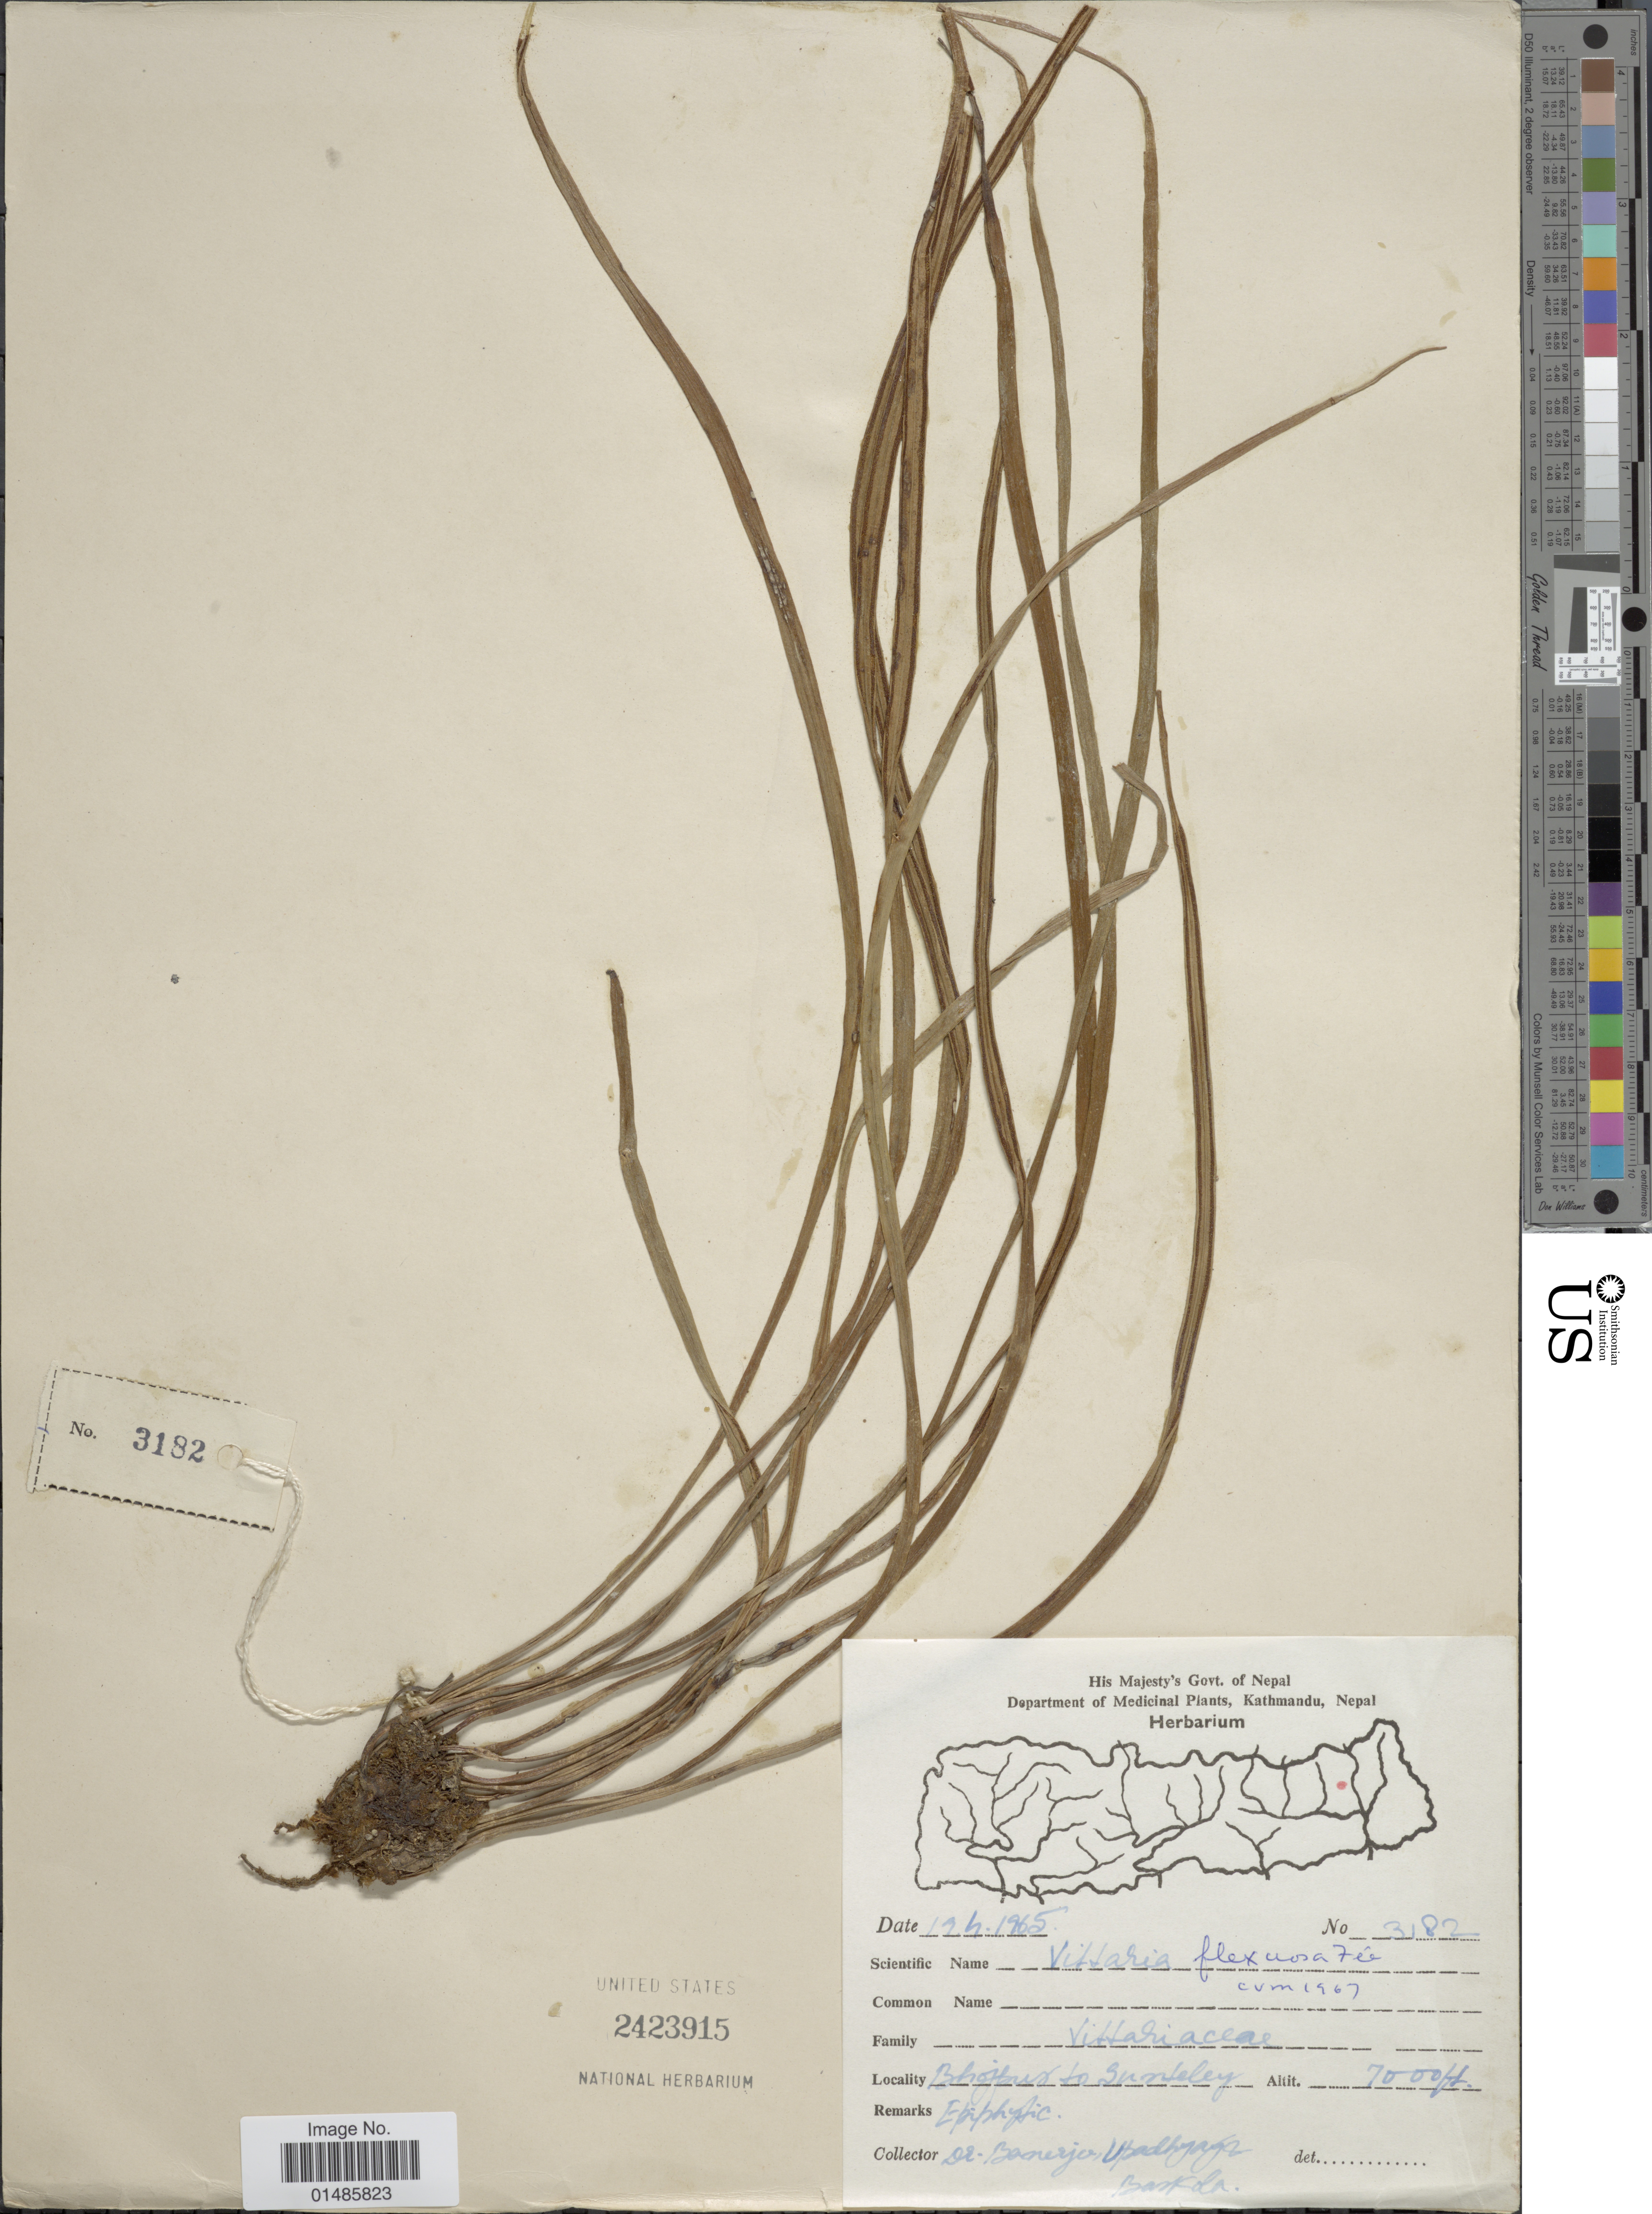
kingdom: Plantae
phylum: Tracheophyta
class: Polypodiopsida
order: Polypodiales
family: Pteridaceae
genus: Haplopteris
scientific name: Haplopteris flexuosa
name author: (Fée) E.H. Crane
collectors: -. Banerjee, Upadhyay, -- & Baskola, --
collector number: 3182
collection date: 1965-04-19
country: Nepal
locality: Department of Medicinal Plants, Kathmandu. Bhojbur to Sunteley. [interpreted]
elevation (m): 2134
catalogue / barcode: US 2423915